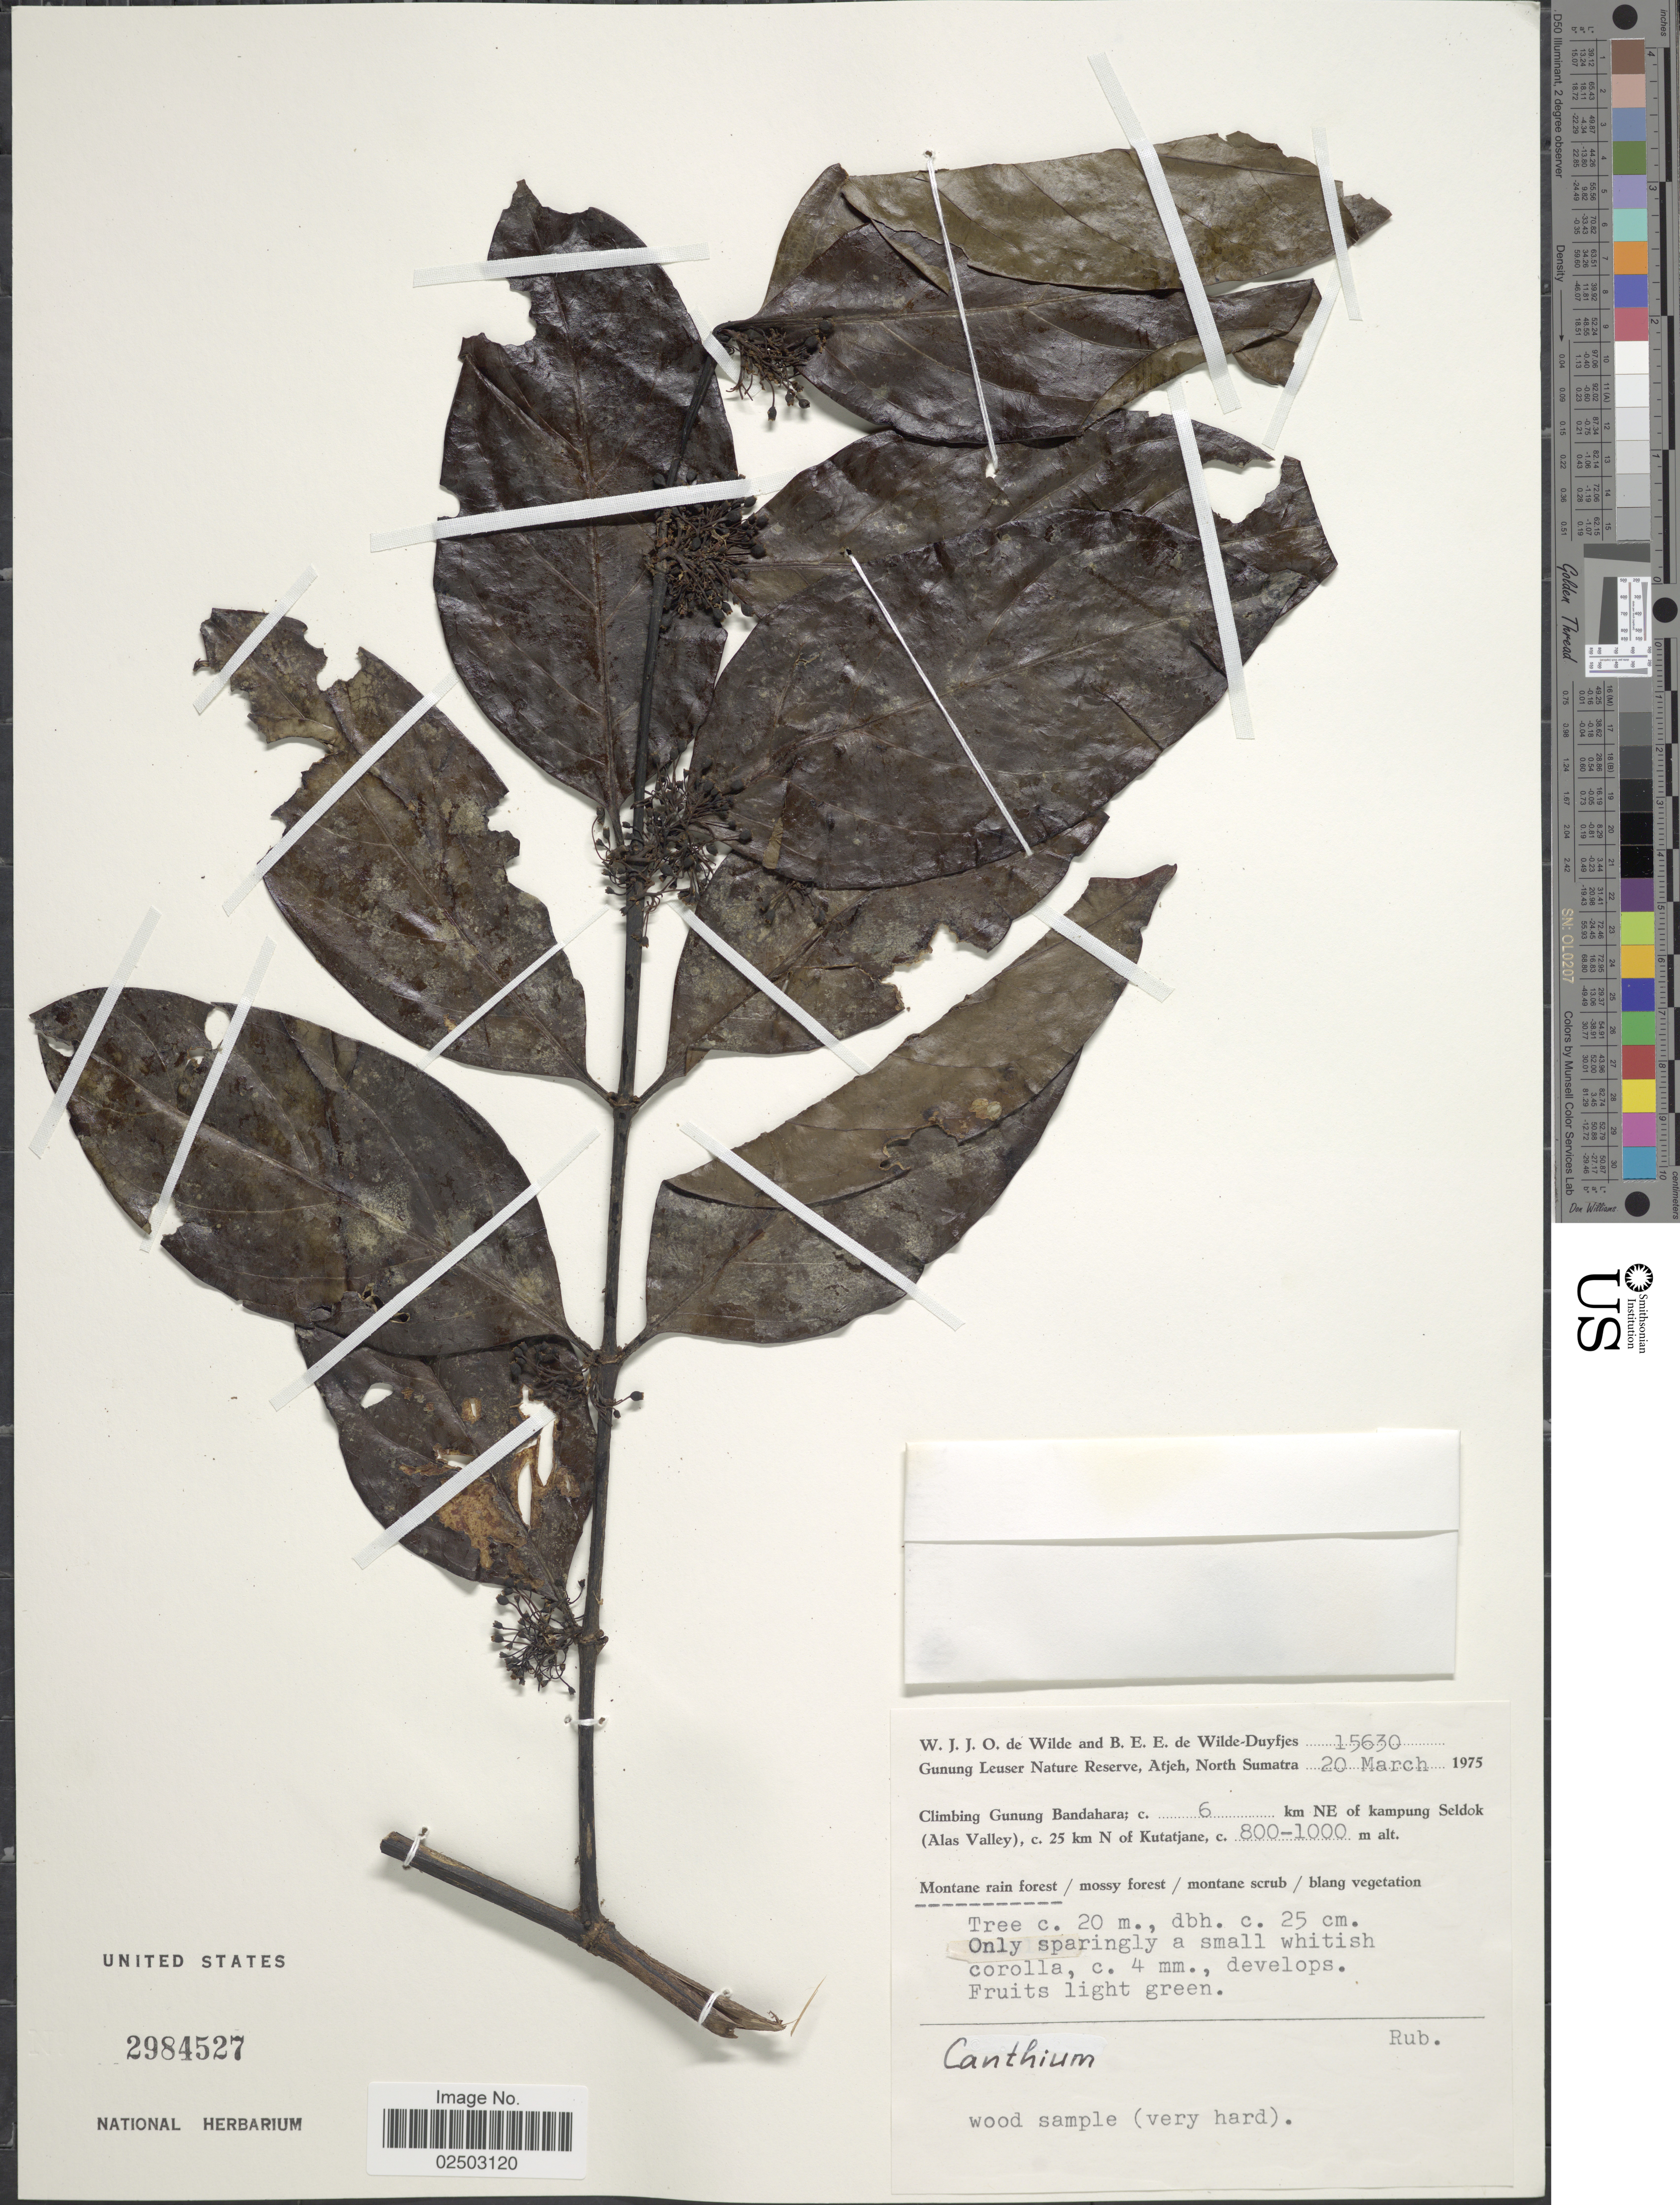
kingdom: Plantae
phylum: Tracheophyta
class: Magnoliopsida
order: Gentianales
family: Rubiaceae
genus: Bridsonia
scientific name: Bridsonia chamaedendrum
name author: (Kuntze) Verstraete & A.E. van Wyk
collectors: W. J. de Wilde & B. E. de Wilde-Duyfjes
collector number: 15630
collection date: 1975-03-20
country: Indonesia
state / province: Sumatra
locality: Gunung Leuser Nature Reserve, Atjeh, North Sumatra, Climbing Gunung Bandahara; c. 6 km NE of kampung Seldok (Alas Valley), c. 25 km N of Kutatjane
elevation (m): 800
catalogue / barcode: US 2984527